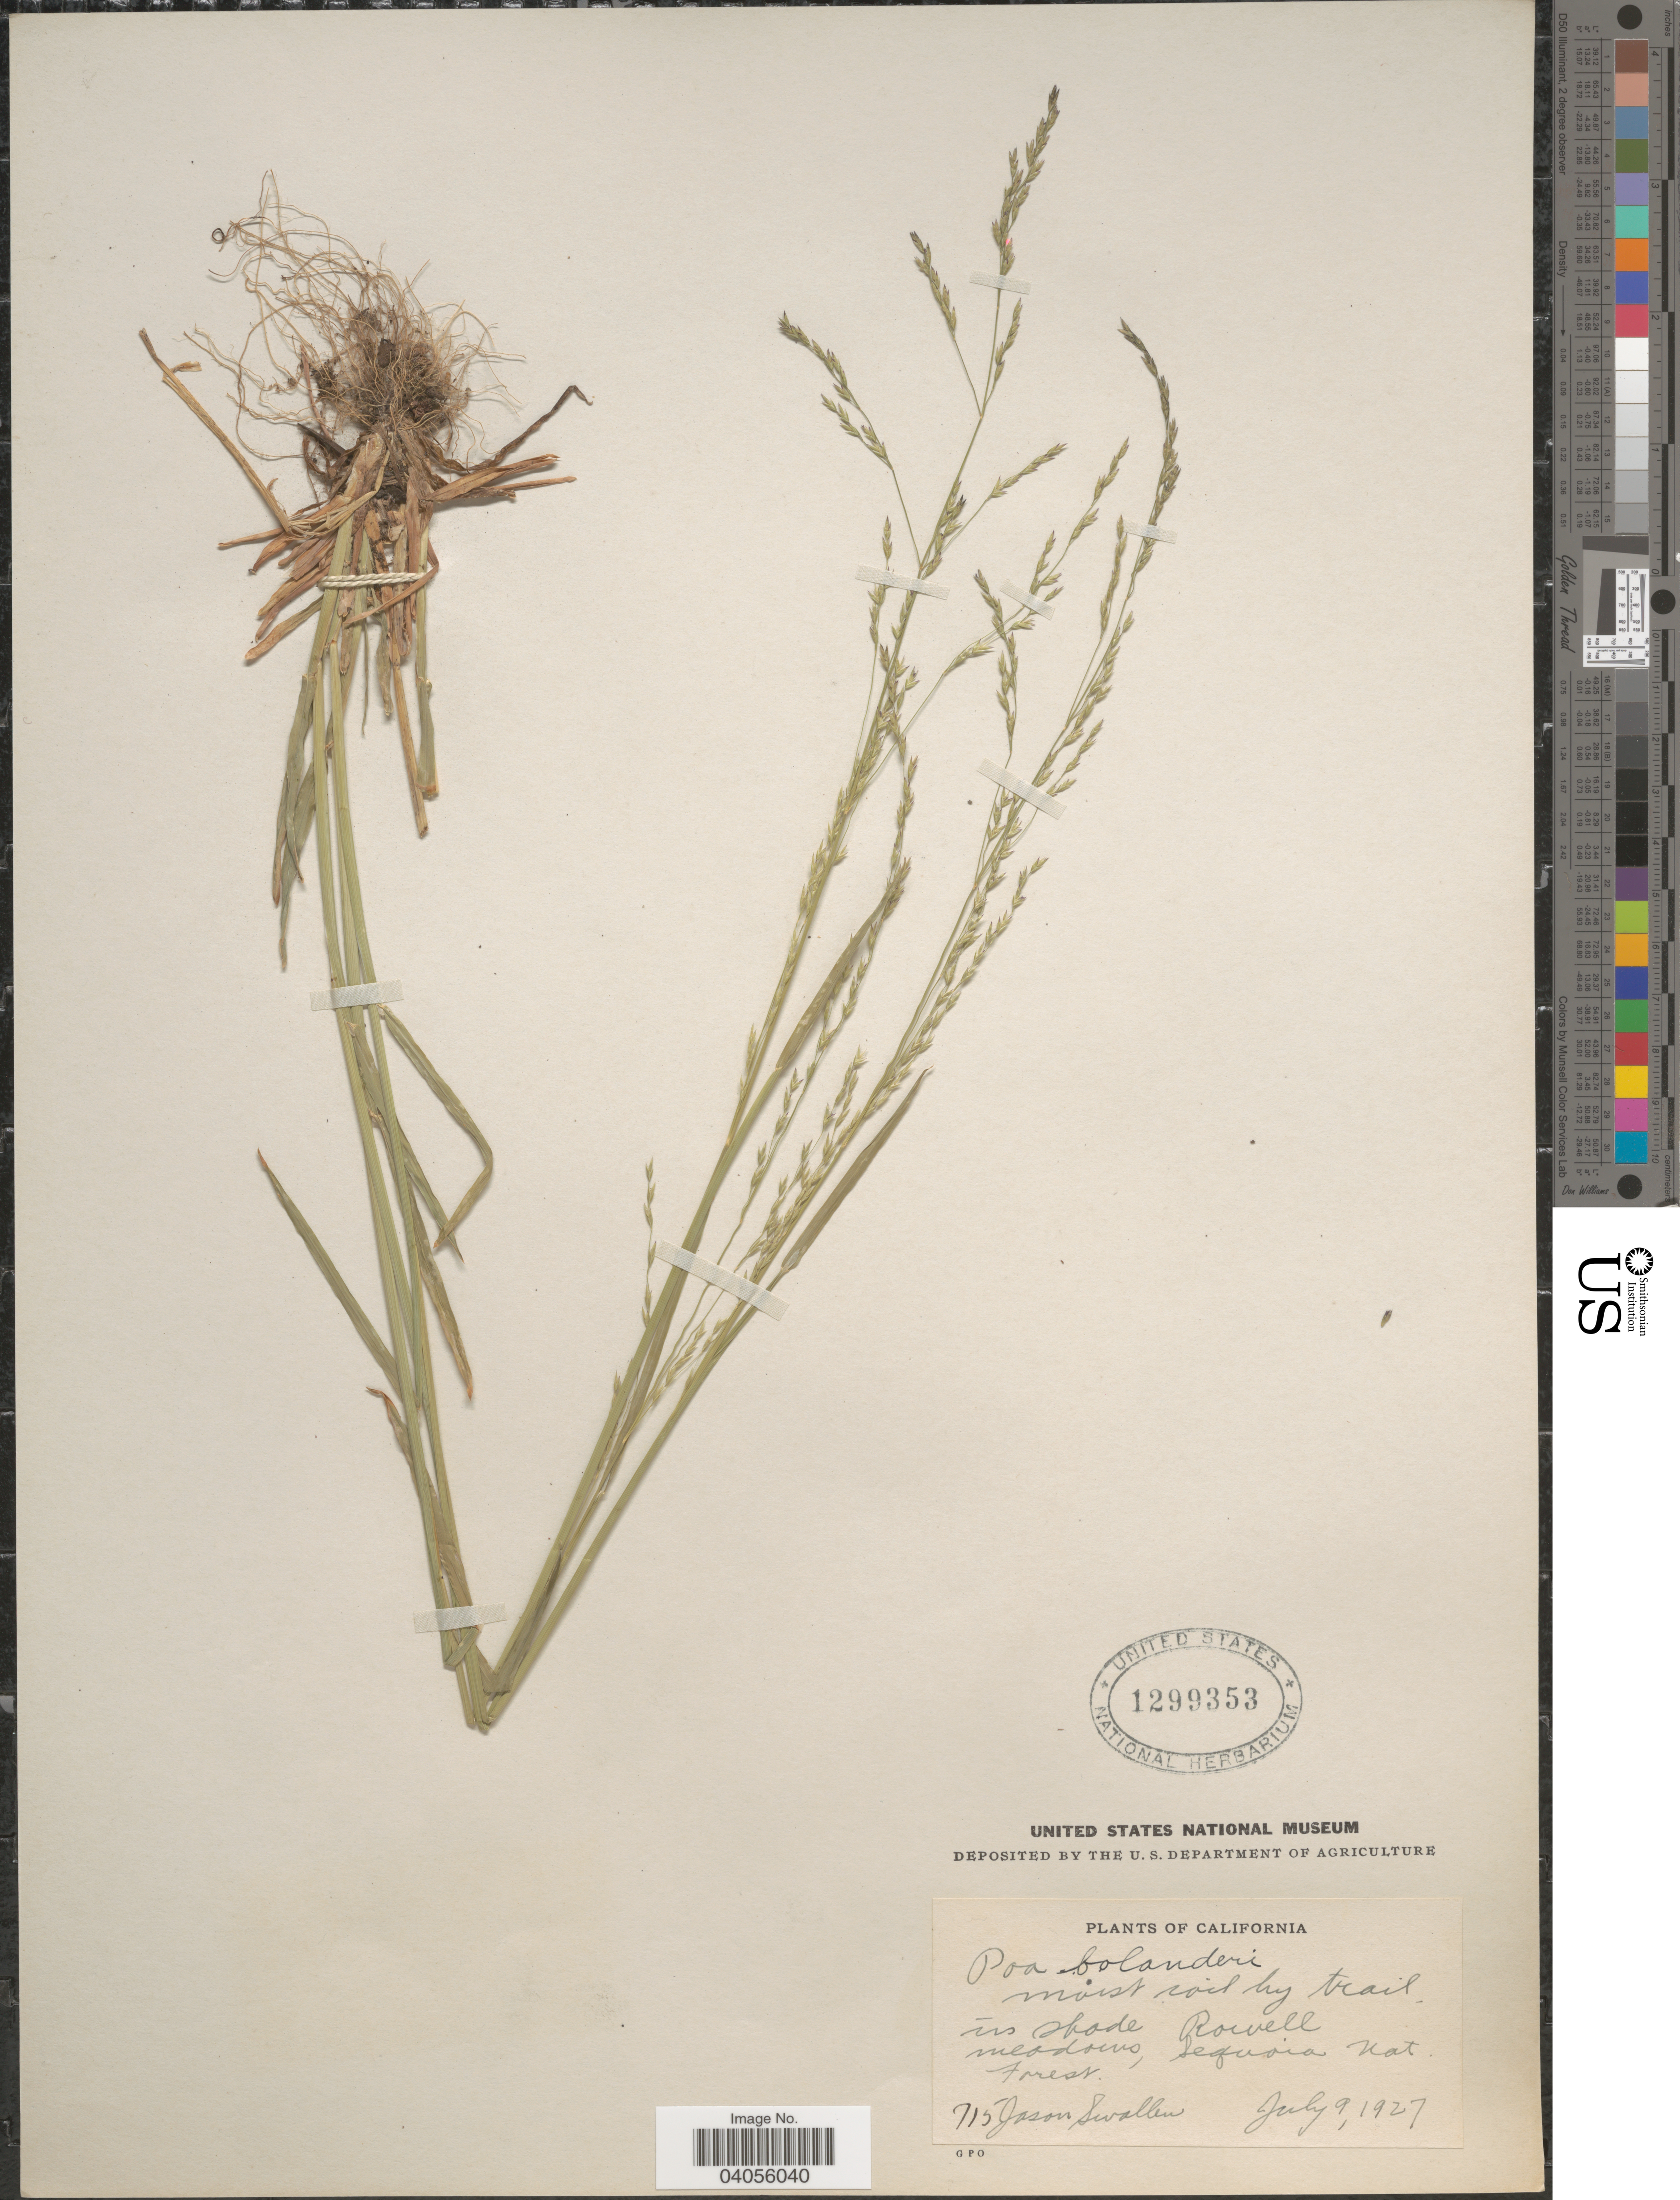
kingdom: Plantae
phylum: Tracheophyta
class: Liliopsida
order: Poales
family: Poaceae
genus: Poa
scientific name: Poa bolanderi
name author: Vasey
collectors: J. R. Swallen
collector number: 715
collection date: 1927-07-09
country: United States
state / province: California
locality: Moist soil by trail in Shade Rowell meadows, Sequoia Nat. Forest.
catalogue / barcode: US 1299353